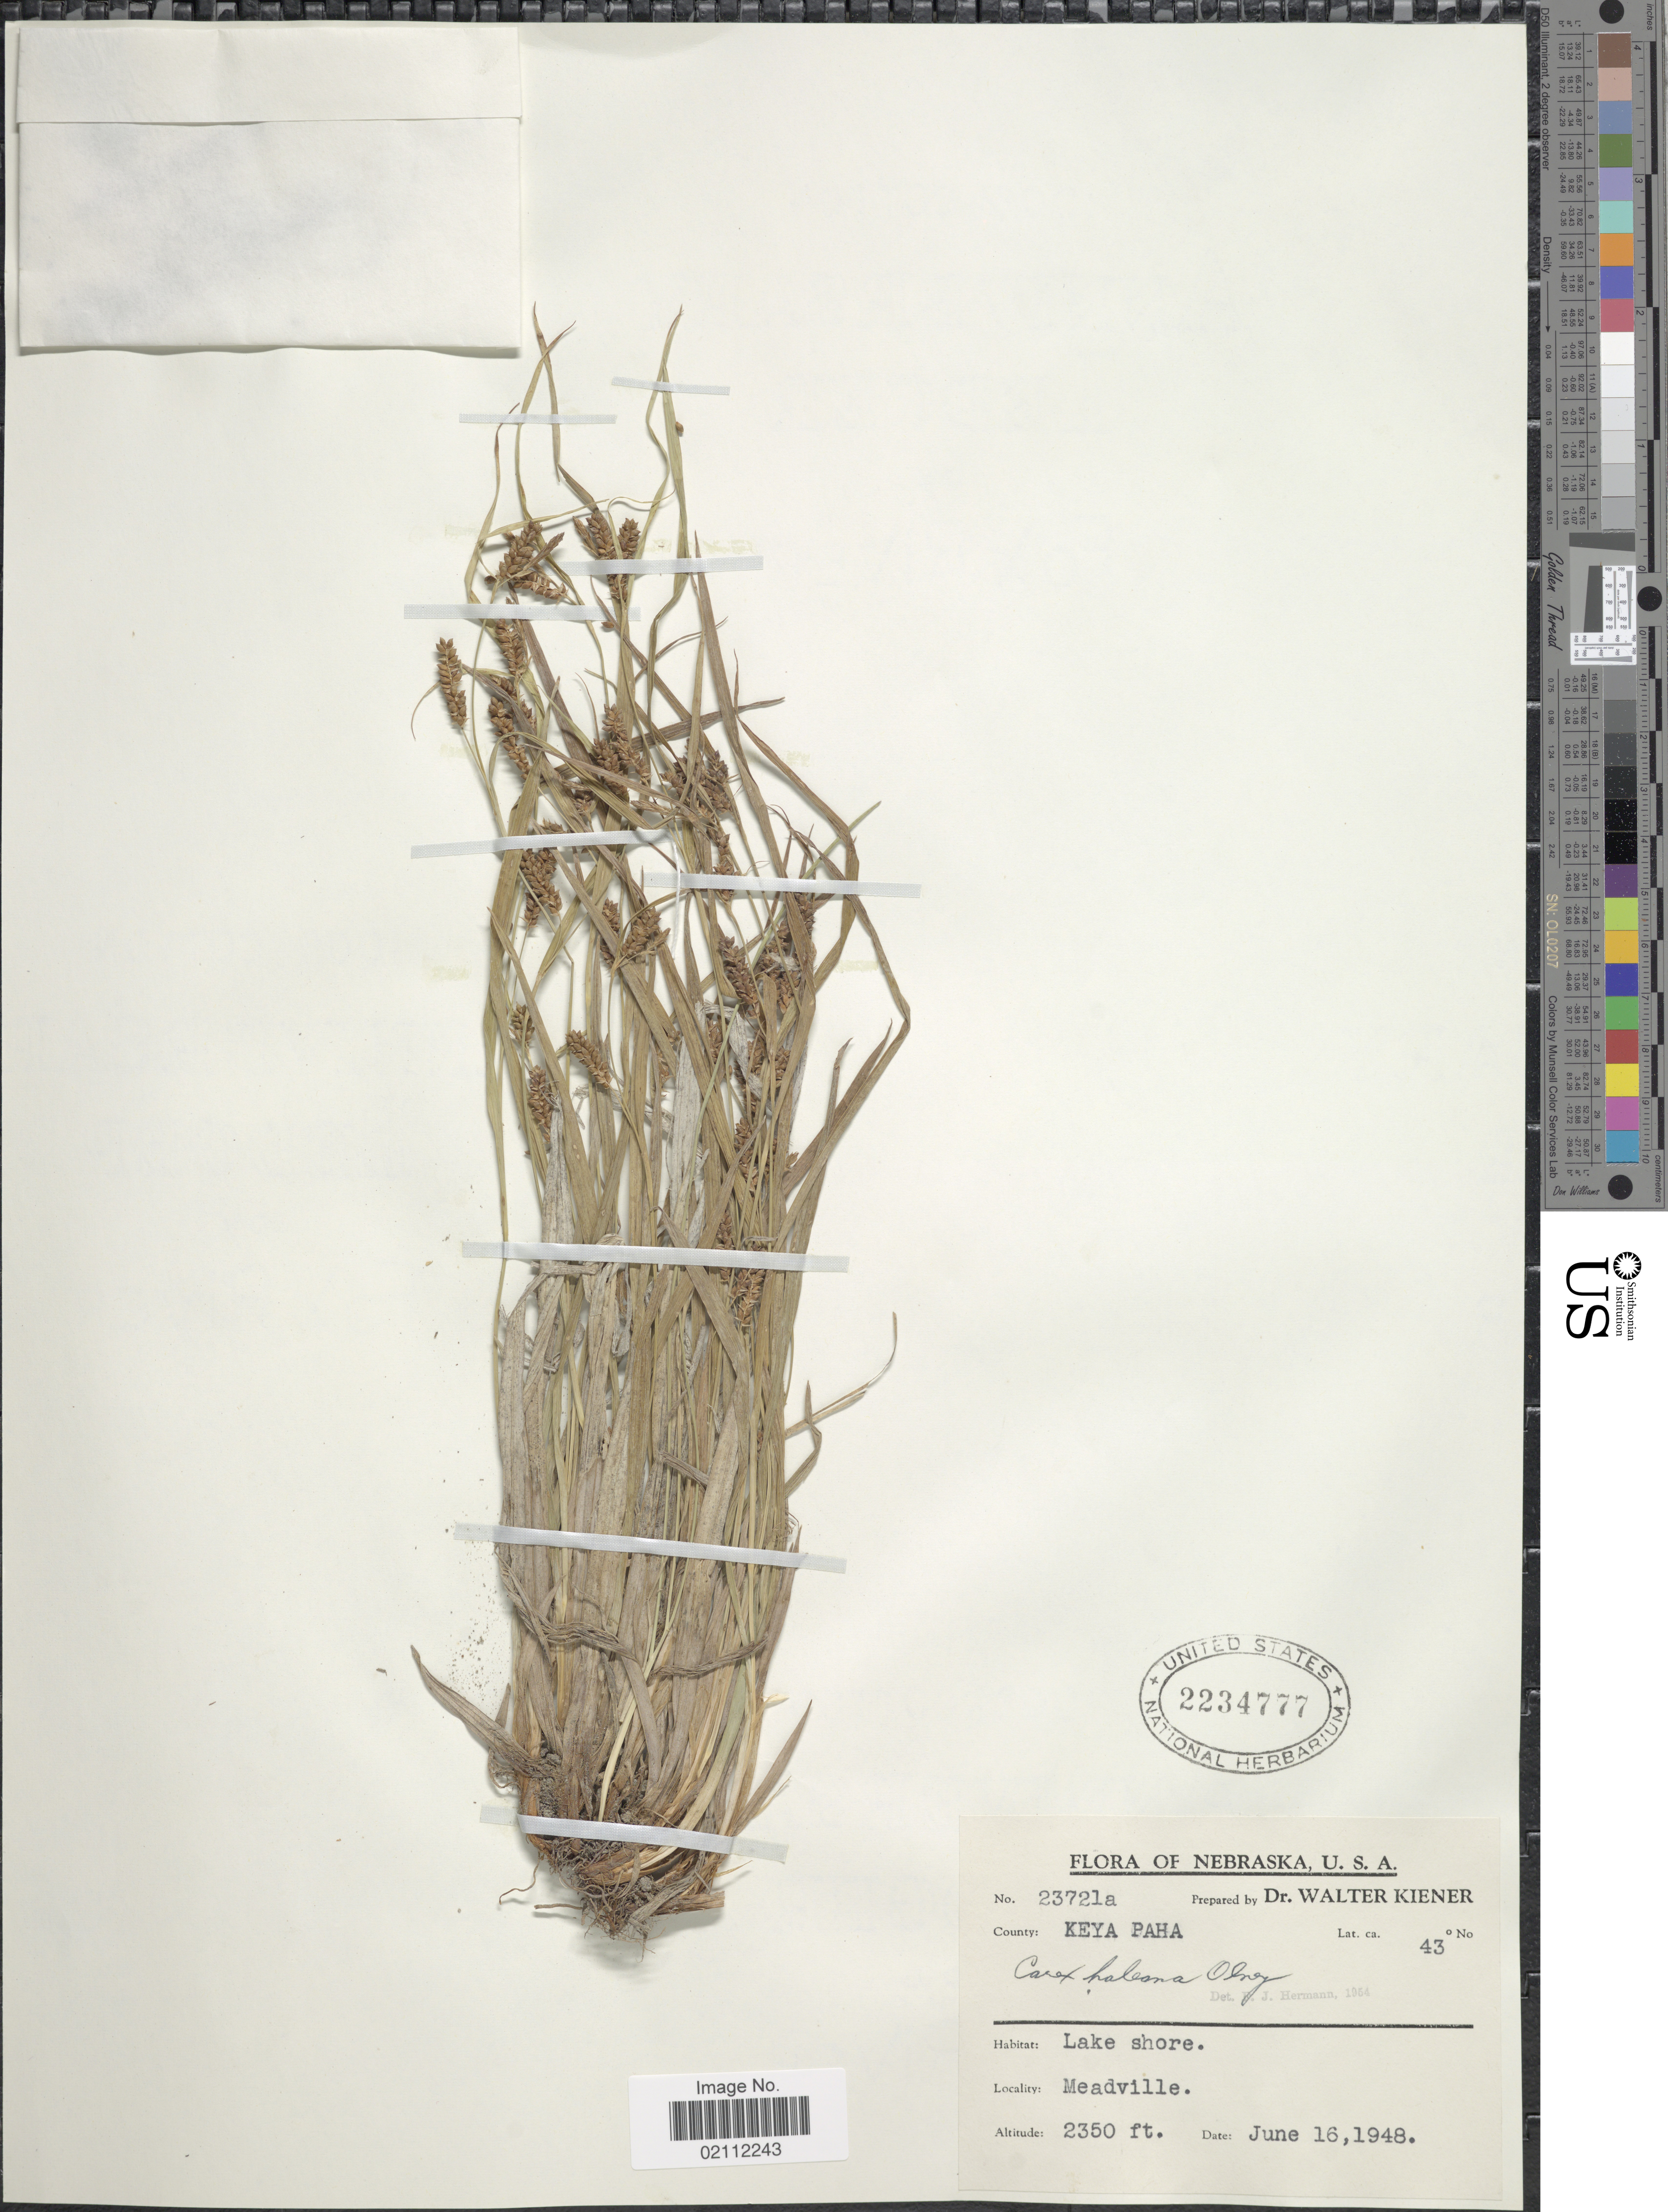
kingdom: Plantae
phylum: Tracheophyta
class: Liliopsida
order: Poales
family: Cyperaceae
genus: Carex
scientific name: Carex granularis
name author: Muhl. ex Willd.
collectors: W. Kiener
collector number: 23721a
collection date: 1948-06-16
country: United States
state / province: Nebraska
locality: Lake shore. Meadville. County: Keya Paha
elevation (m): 716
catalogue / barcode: US 2234777